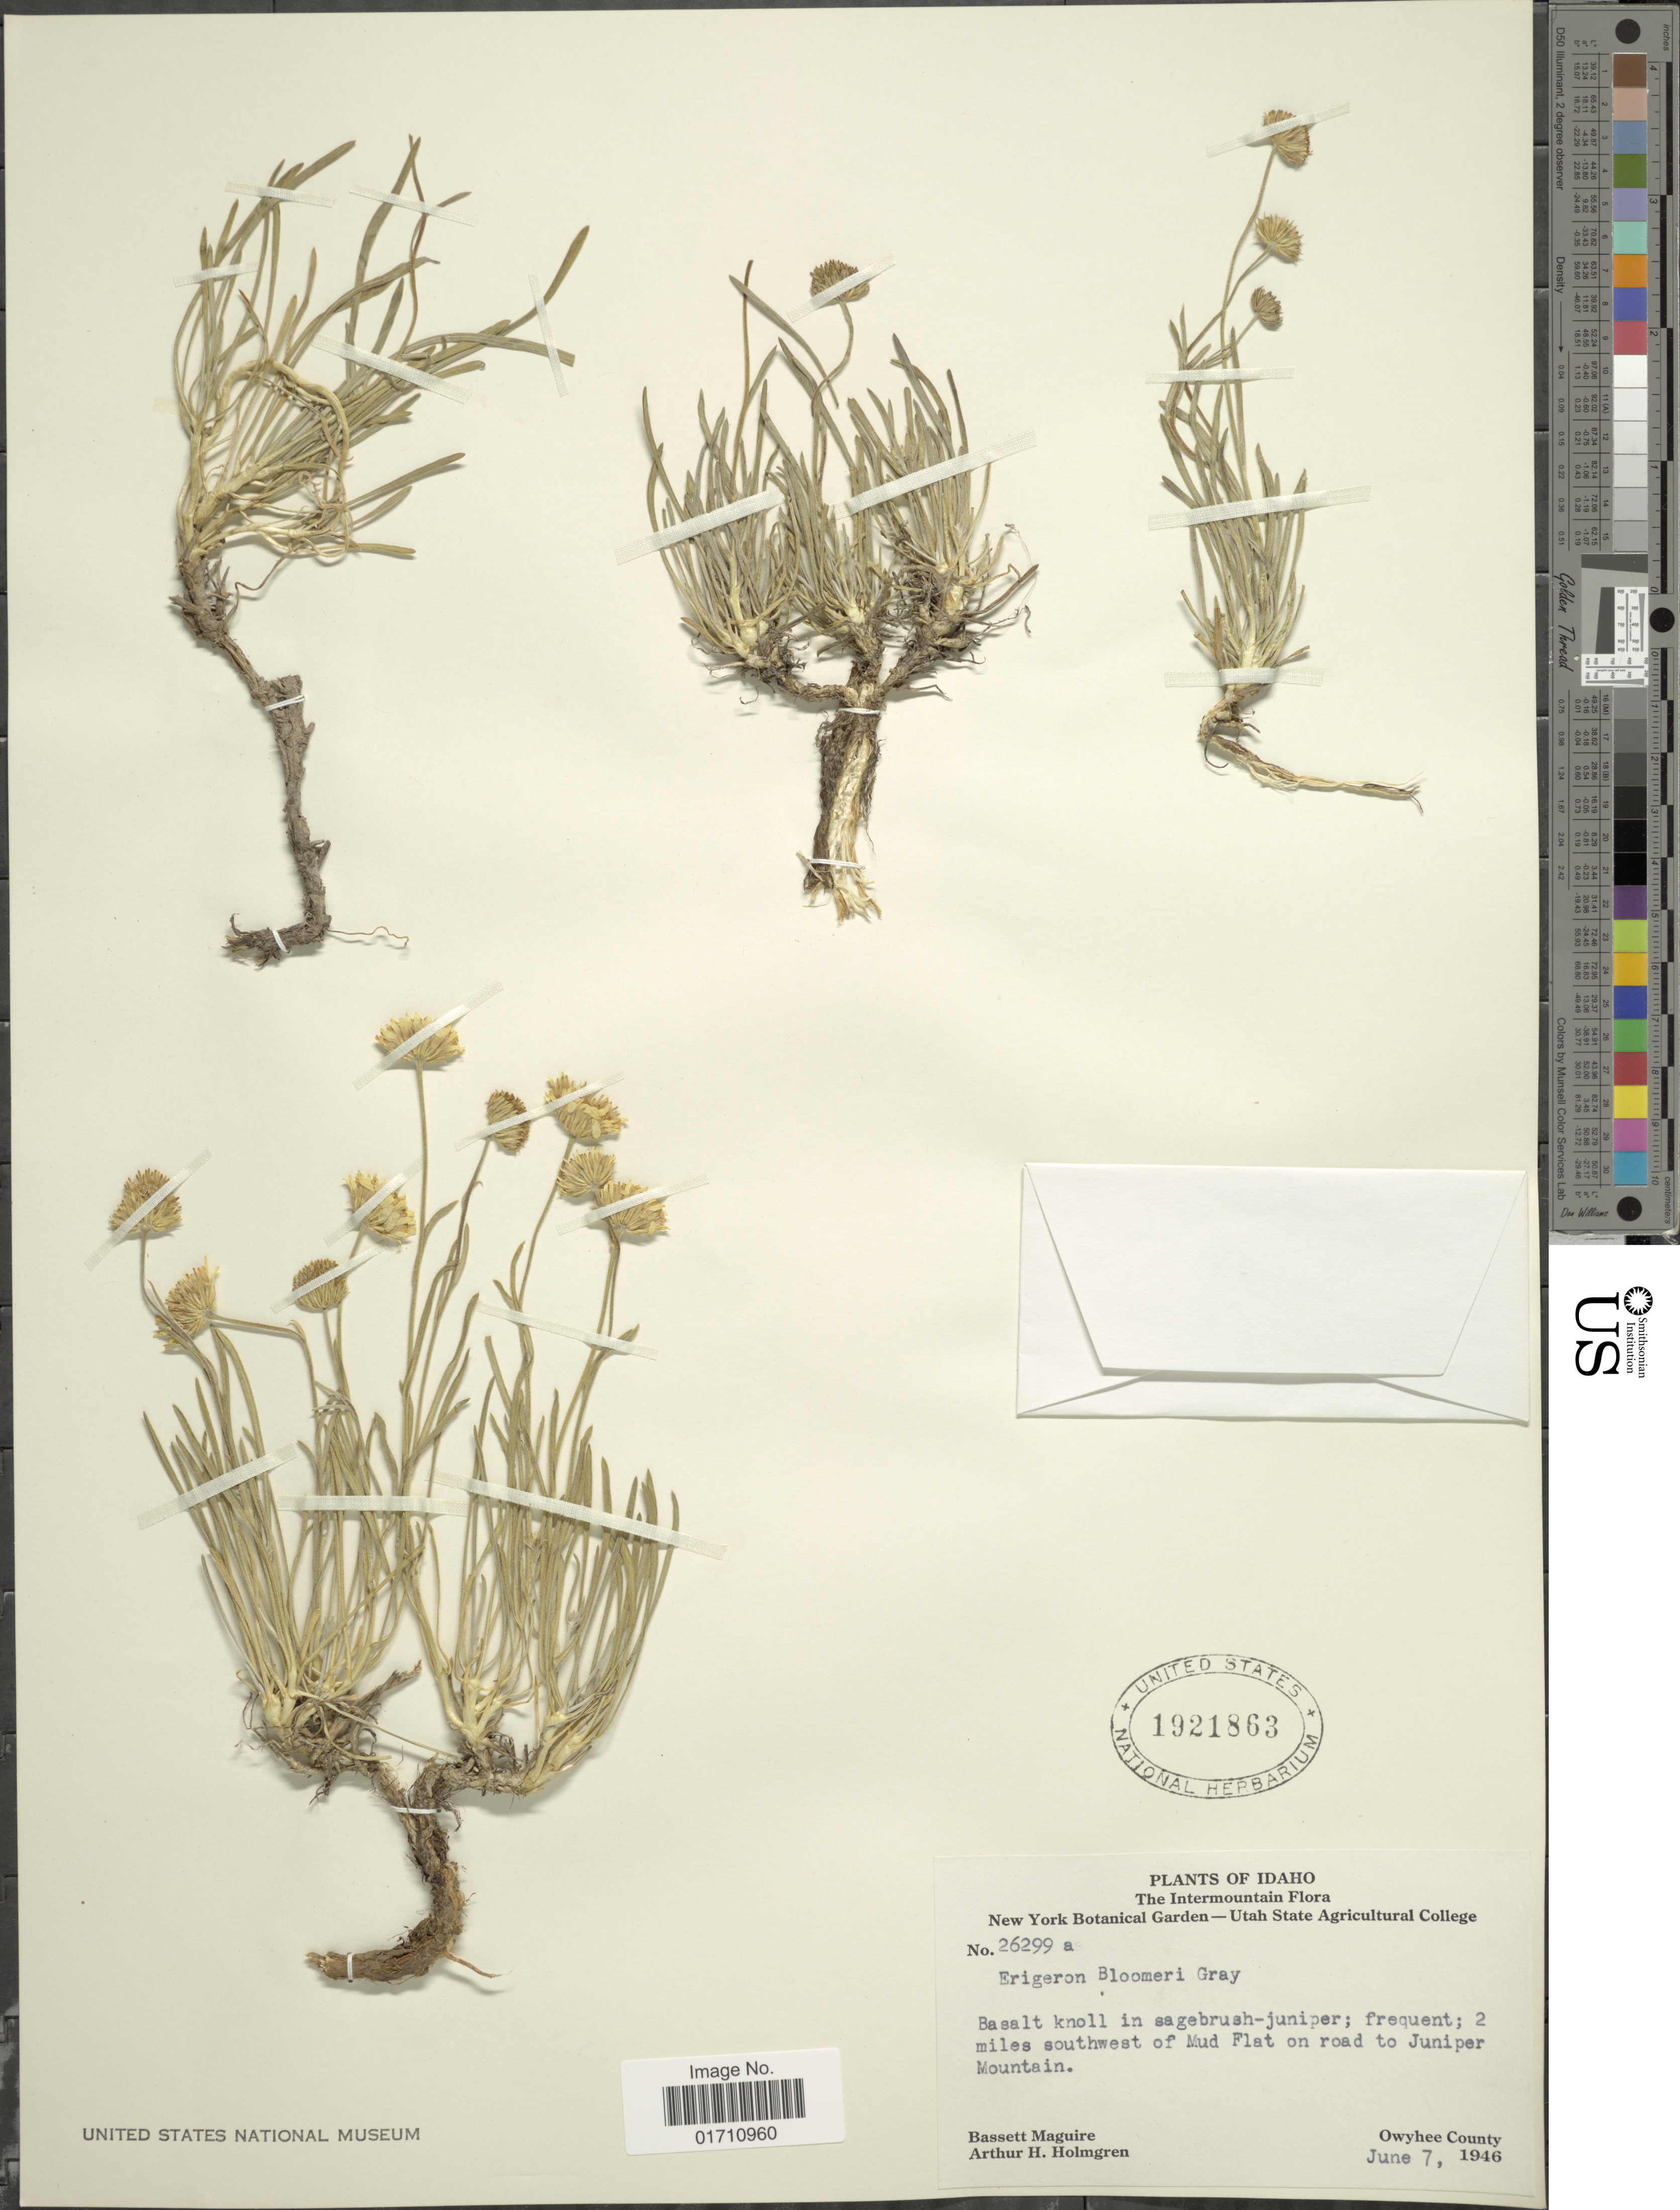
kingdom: Plantae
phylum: Tracheophyta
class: Magnoliopsida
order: Asterales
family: Asteraceae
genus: Erigeron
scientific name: Erigeron bloomeri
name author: A. Gray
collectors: B. Maguire & A. H. Holmgren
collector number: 26299a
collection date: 1946-06-07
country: United States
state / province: Idaho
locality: The Intermountain, basalt knoll in sagebrush-juniper; frequent; 2 miles southwest of Mud Flat on road to Juniper Mountain, Owyhee County